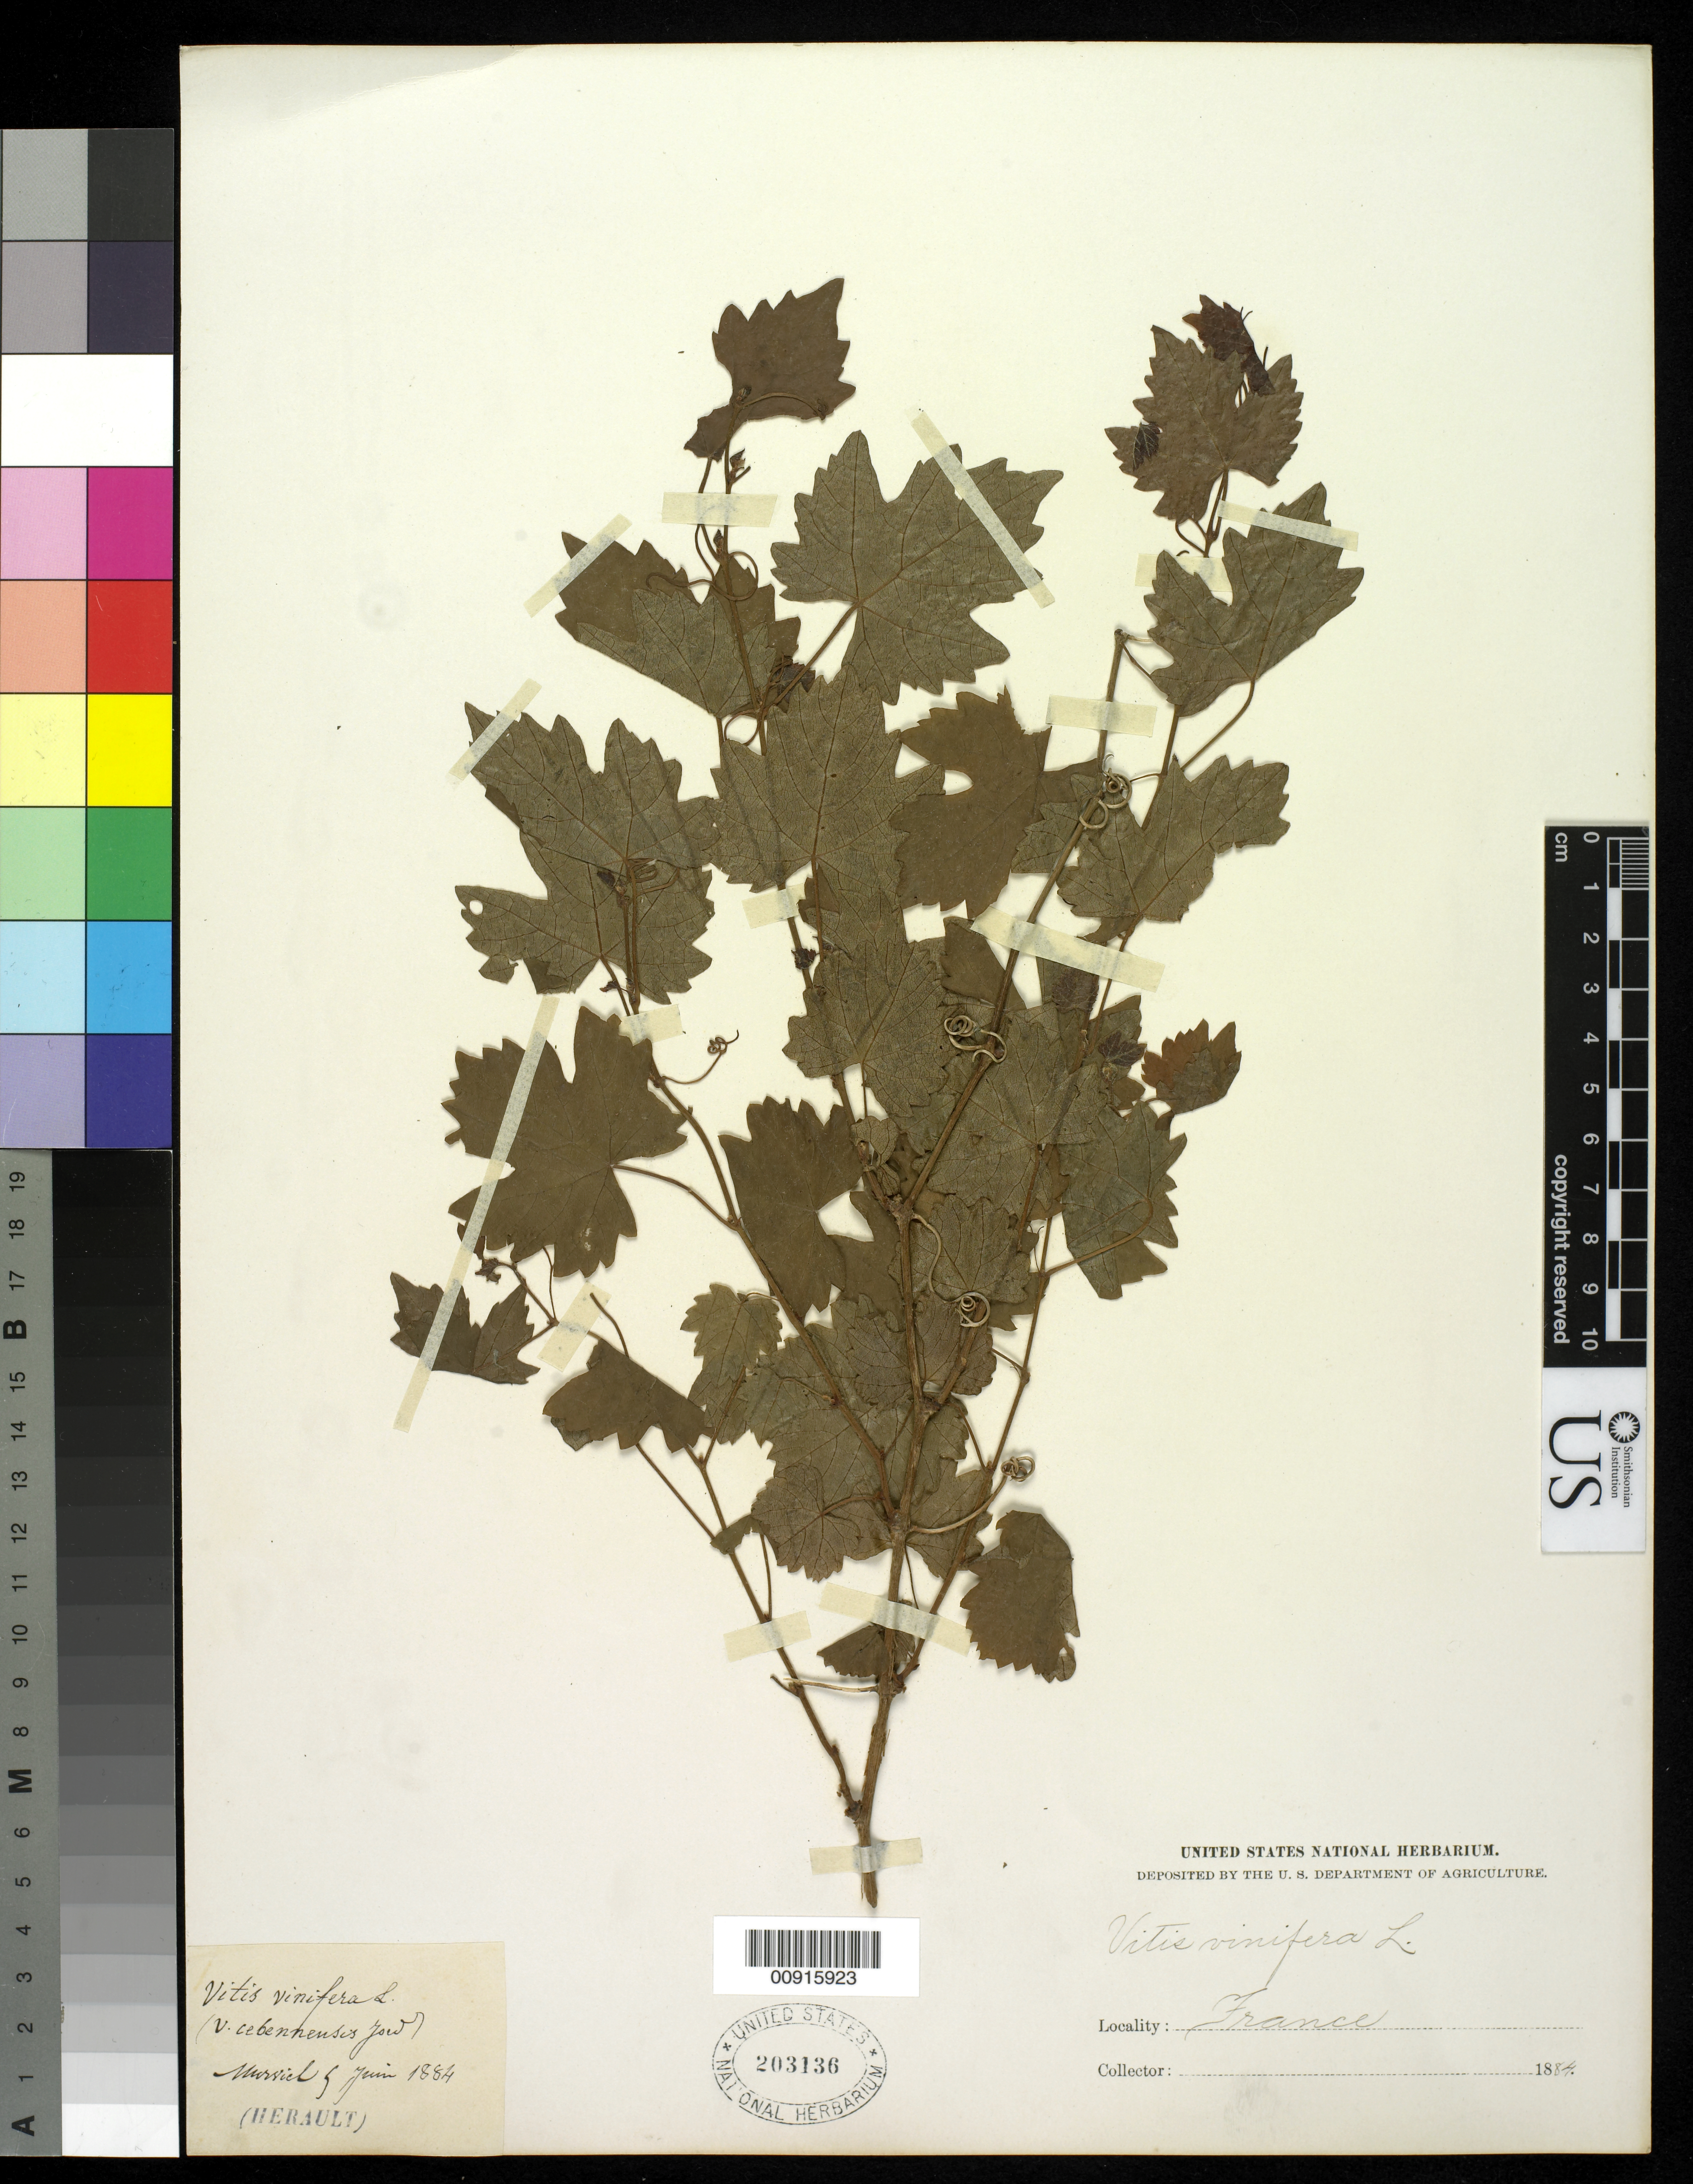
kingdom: Plantae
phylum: Tracheophyta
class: Magnoliopsida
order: Vitales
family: Vitaceae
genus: Vitis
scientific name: Vitis vinifera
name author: L.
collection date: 1884-06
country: France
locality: France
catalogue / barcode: US 203136